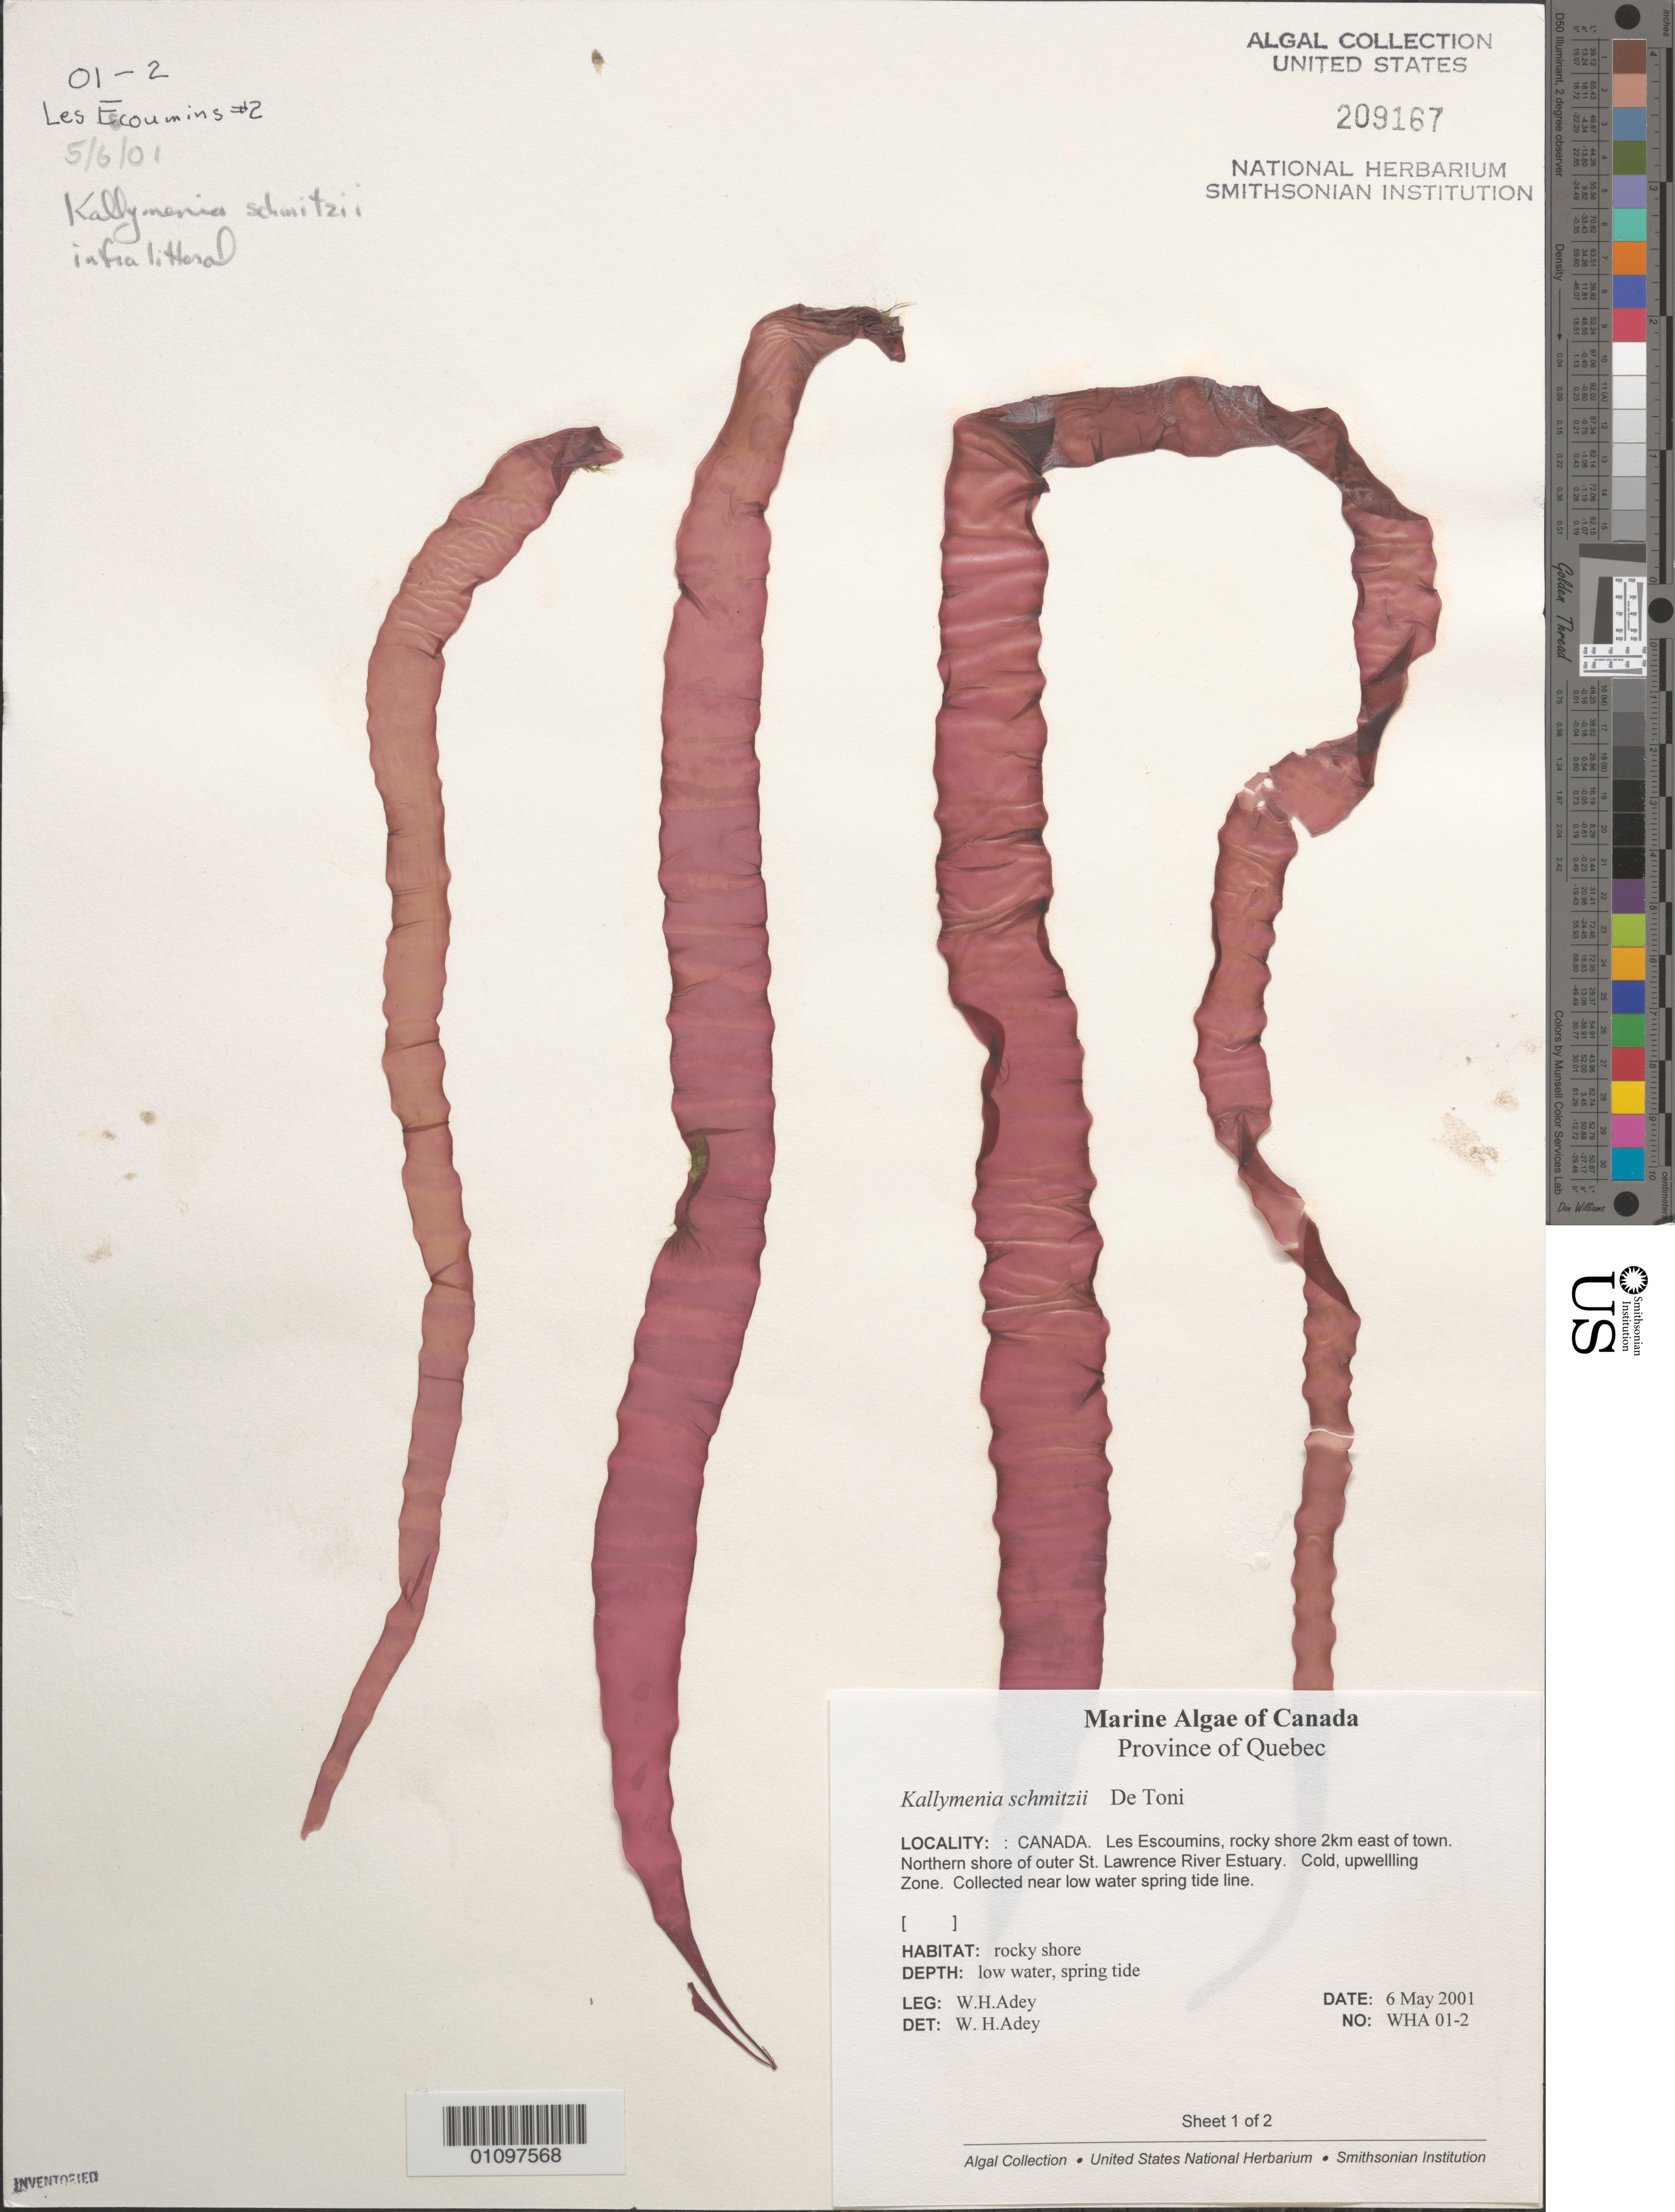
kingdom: Plantae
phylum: Rhodophyta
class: Florideophyceae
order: Gigartinales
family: Kallymeniaceae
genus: Kallymenia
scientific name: Kallymenia schmitzii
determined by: Adey, W. H., Curator (BOT), Smithsonian Institution - National Museum of Natural History (UNITED STATES)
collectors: W. H. Adey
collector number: WHA 01-2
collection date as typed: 06 May 2001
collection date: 2001-05-06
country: Canada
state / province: Quebec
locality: Les Escoumins, rocky shore 2 km east of town, northern shore of outer St. Lawrence River Estuary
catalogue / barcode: US 209167